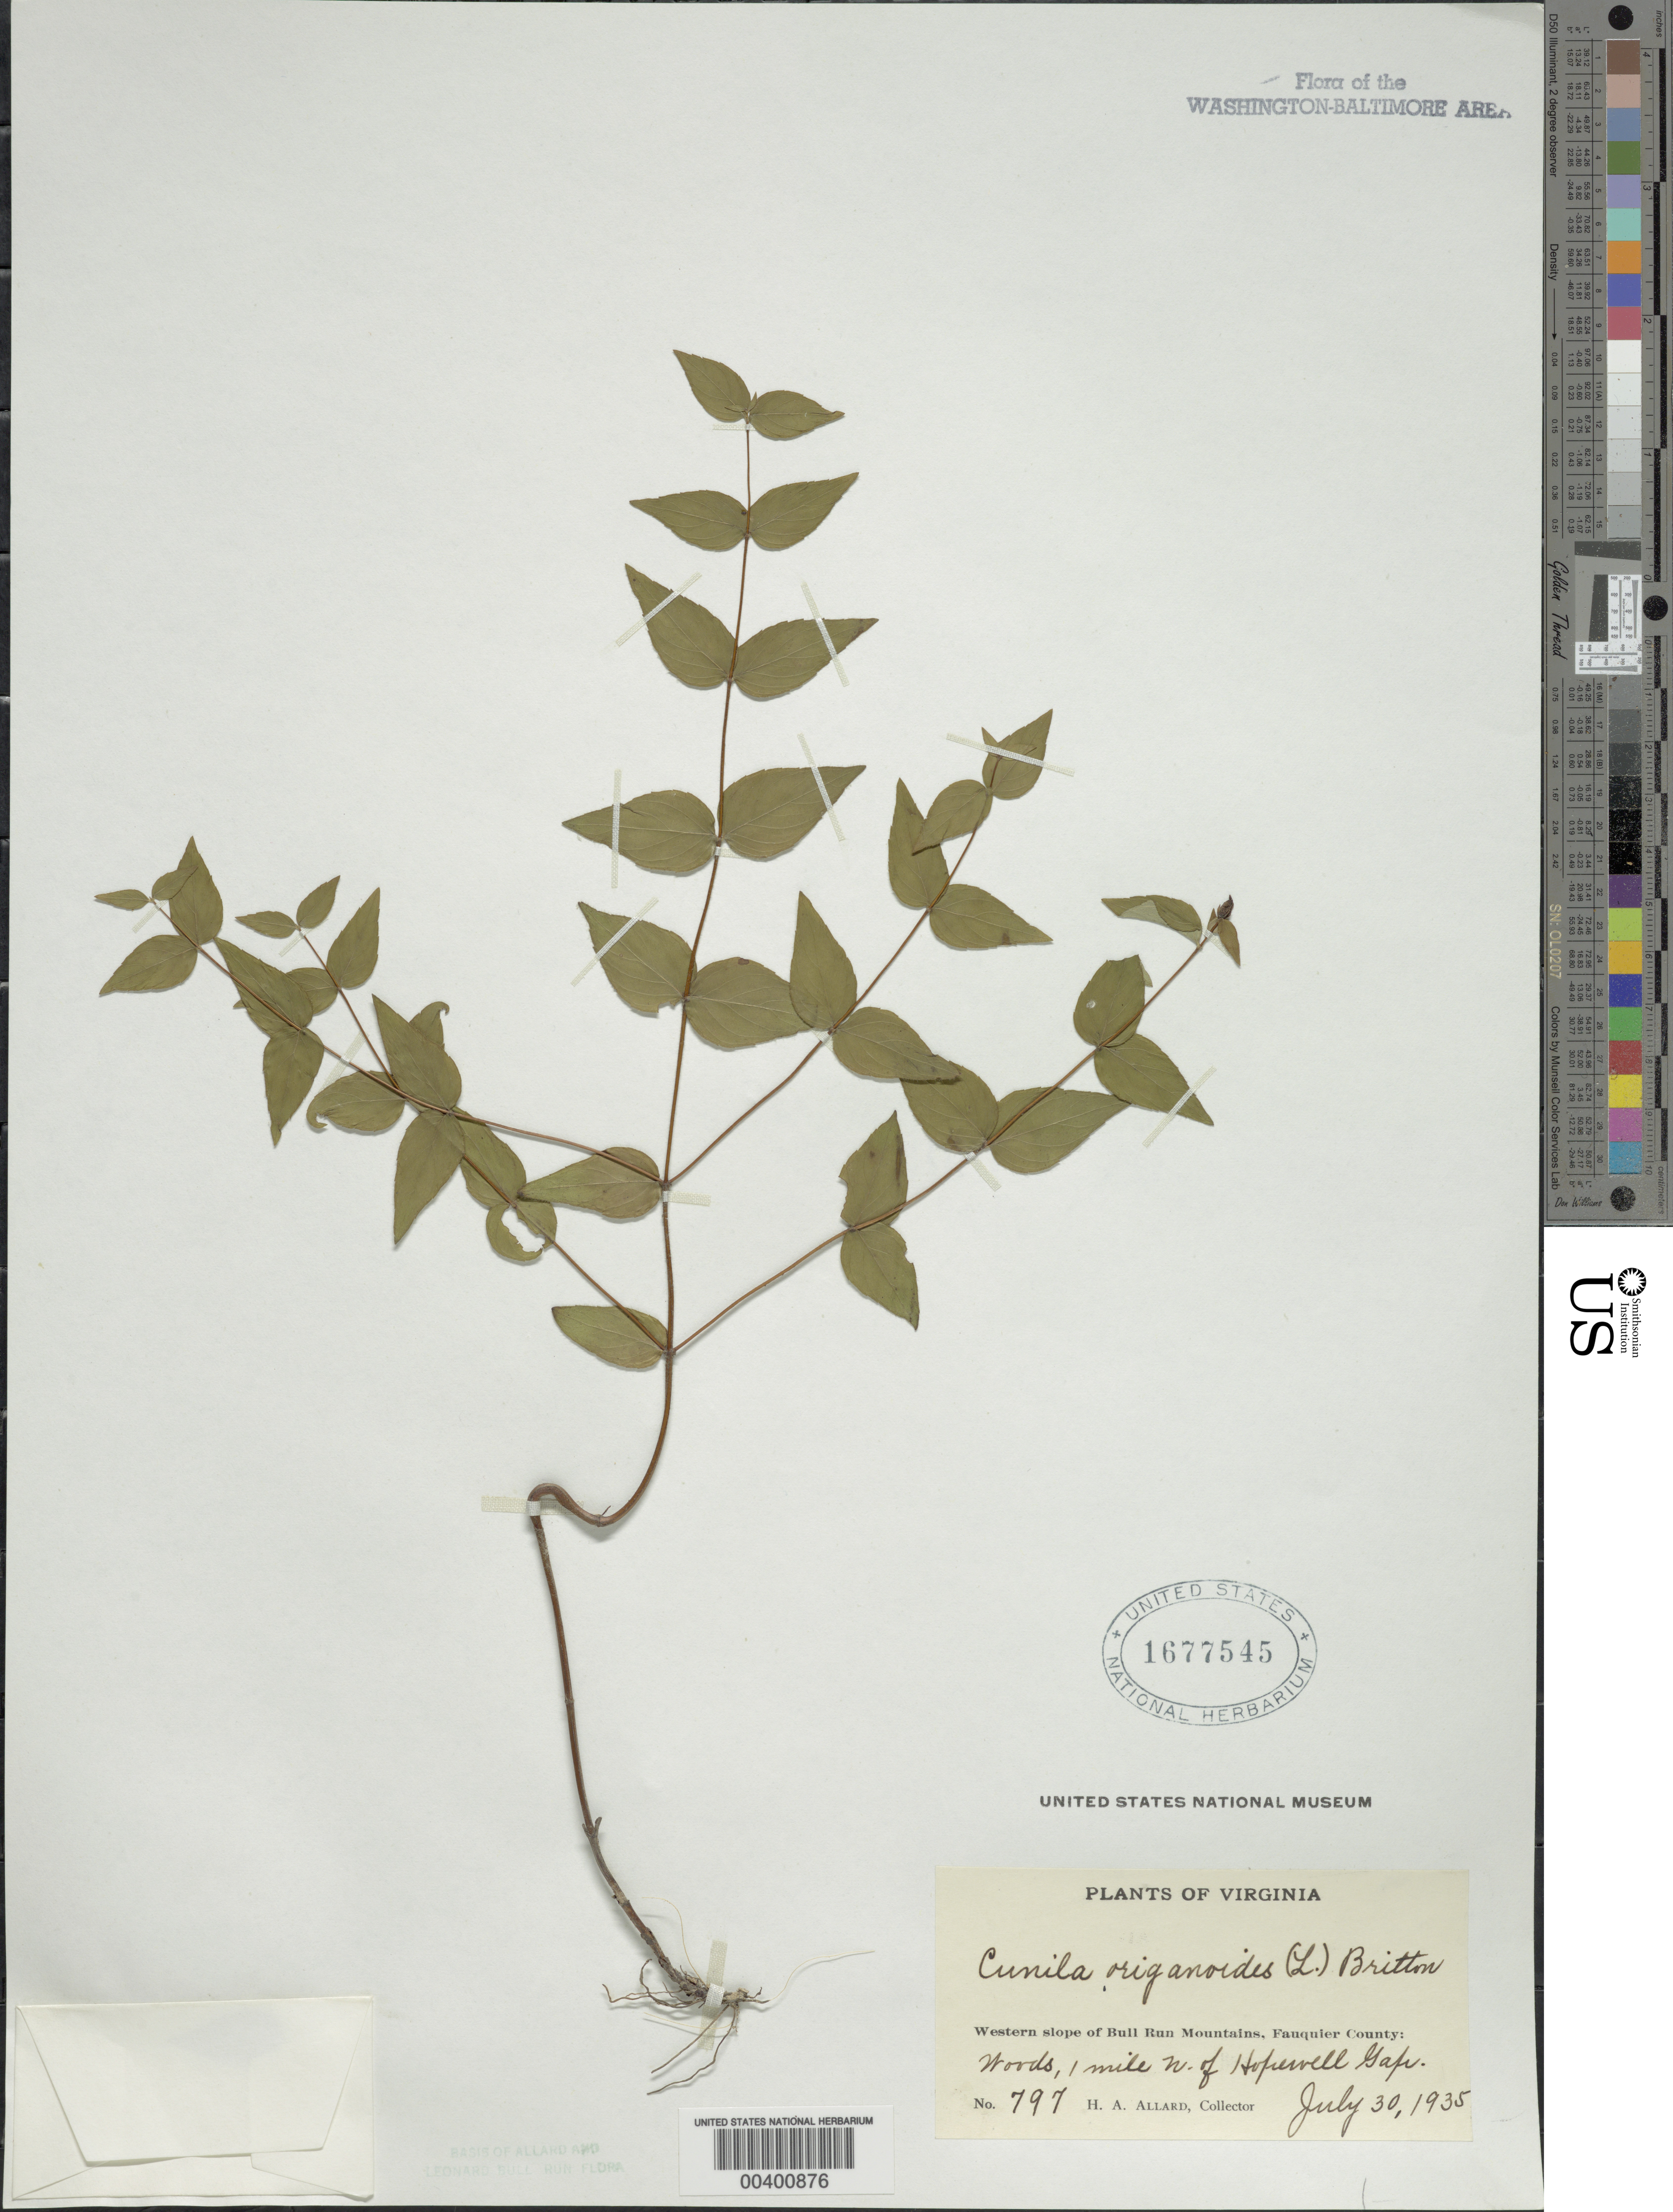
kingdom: Plantae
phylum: Tracheophyta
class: Magnoliopsida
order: Lamiales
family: Lamiaceae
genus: Cunila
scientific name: Cunila origanoides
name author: (L.) Britton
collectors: H. A. Allard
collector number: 797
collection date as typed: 30 Jul 1935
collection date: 1935-07-30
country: United States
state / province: Virginia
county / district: Fauquier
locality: North of Hopewell Gap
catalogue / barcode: US 1677545